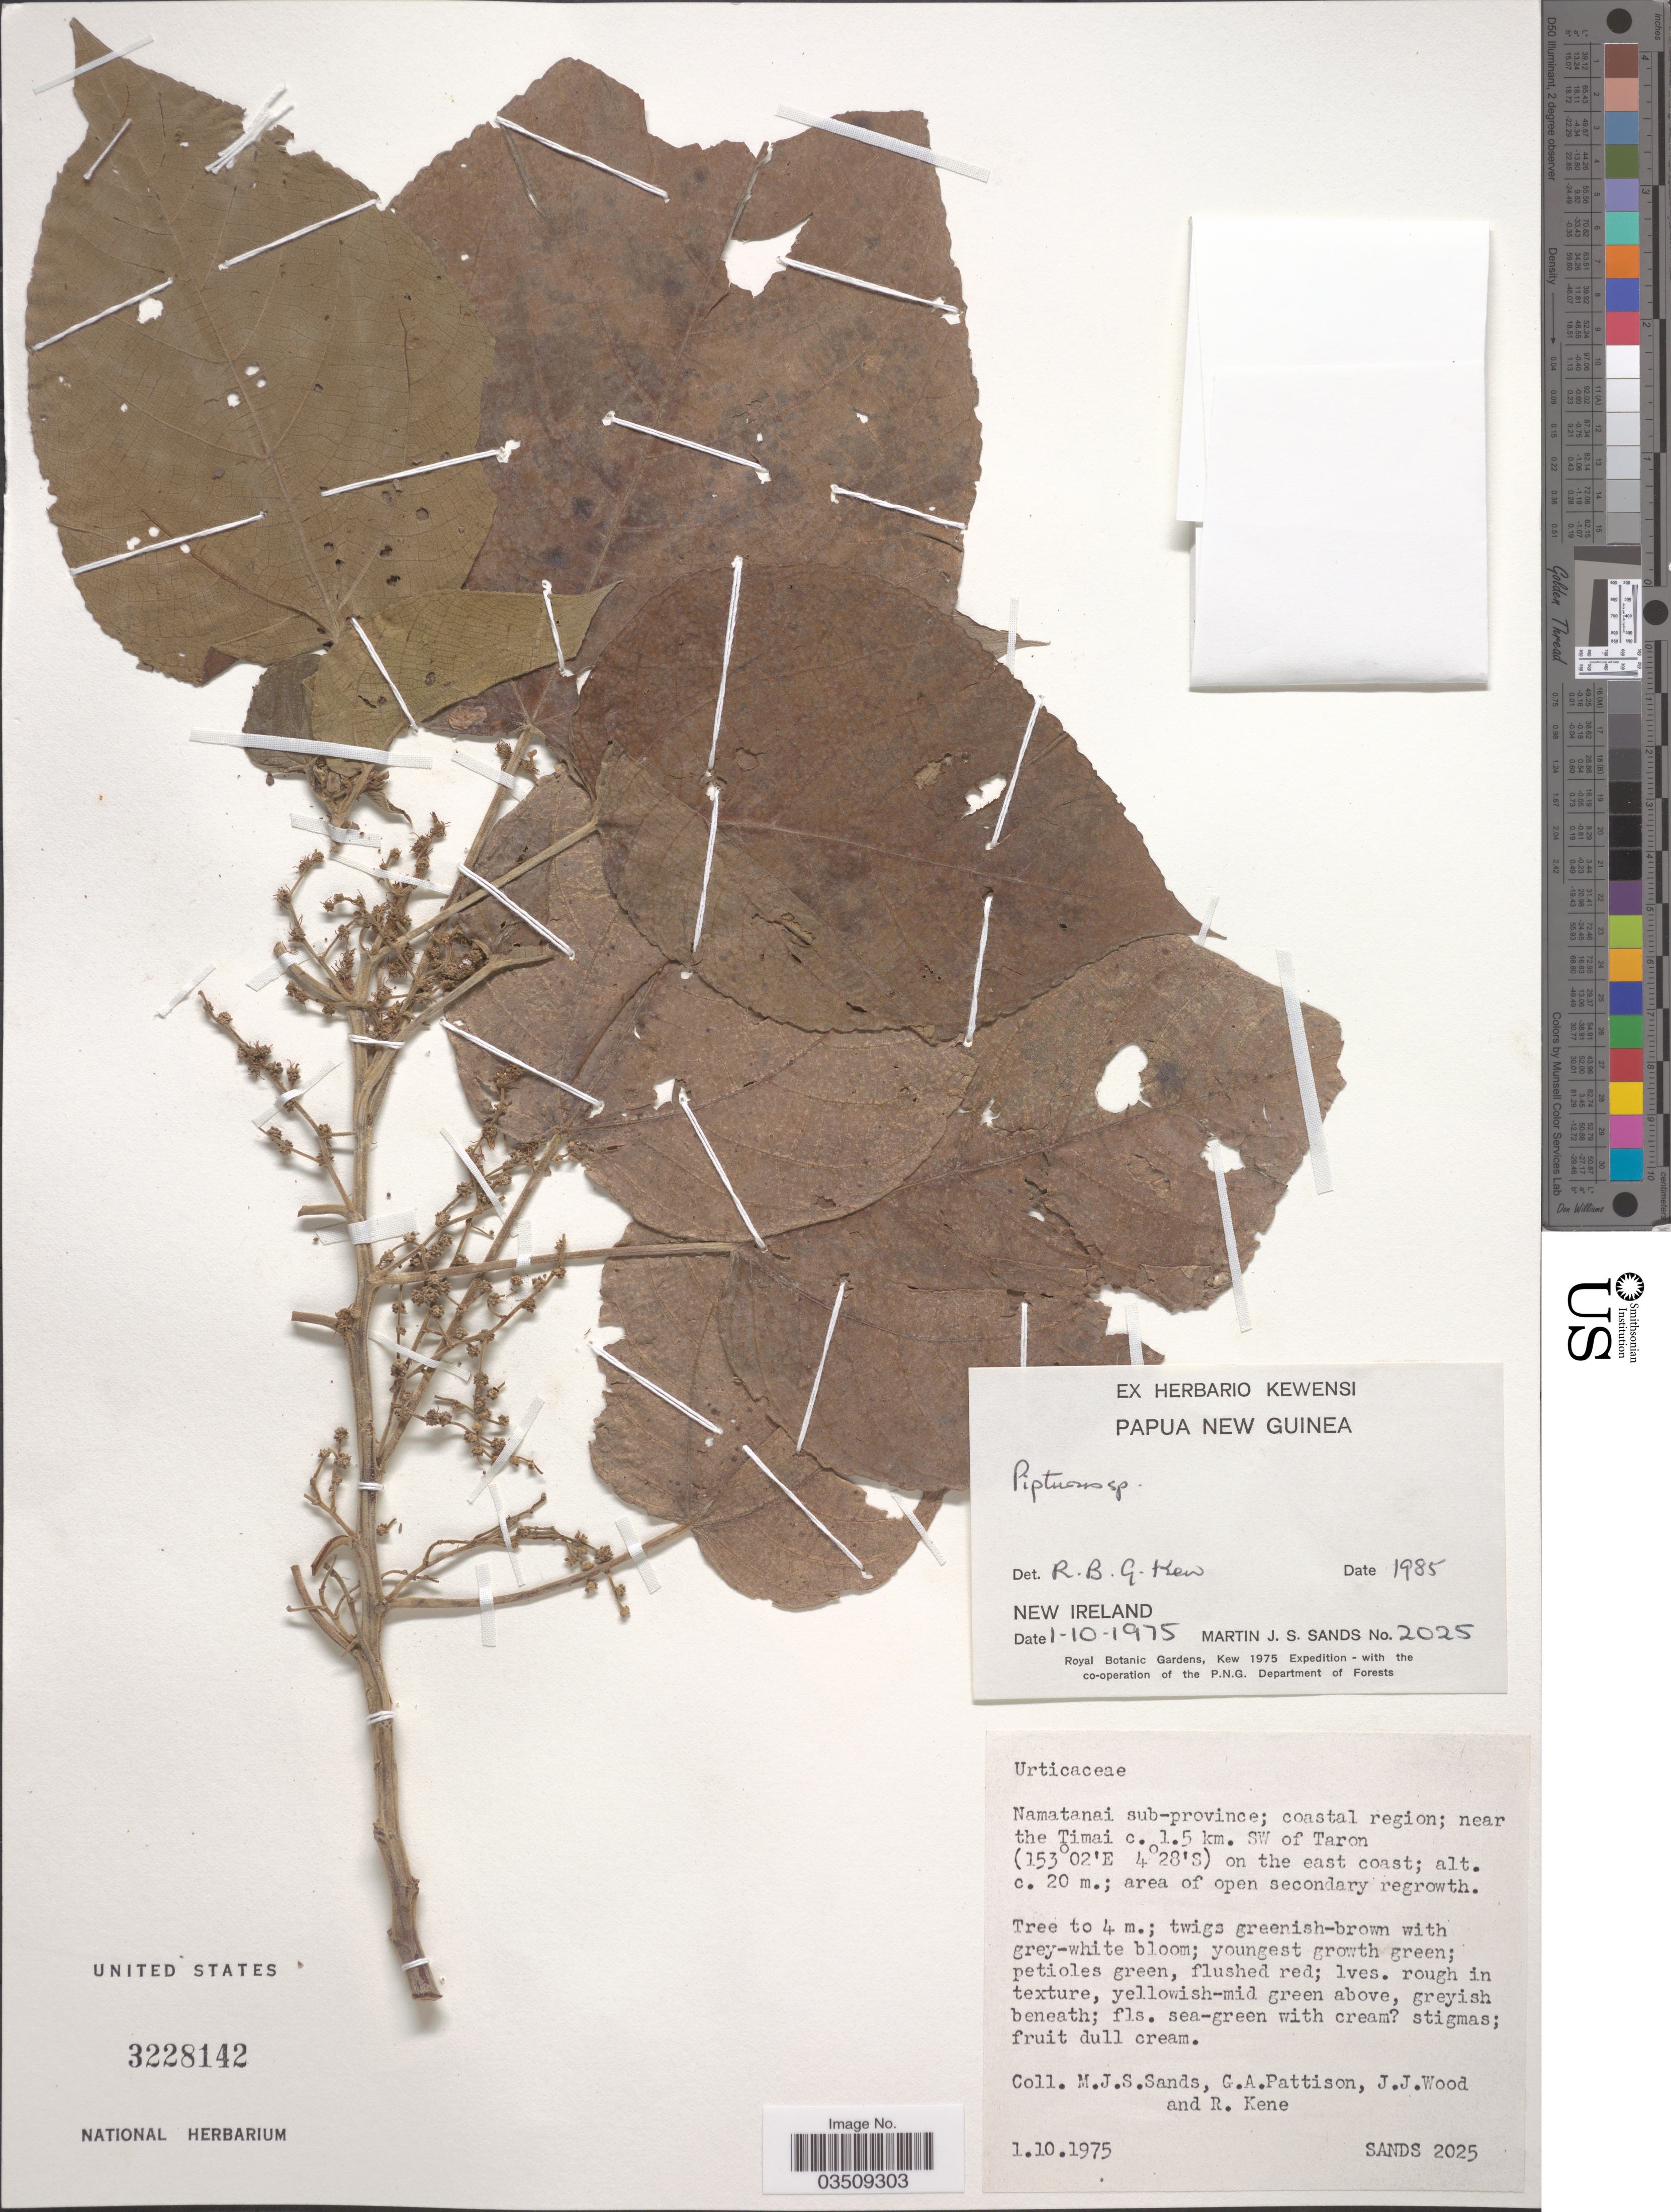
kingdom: Plantae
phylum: Tracheophyta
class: Magnoliopsida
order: Rosales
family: Urticaceae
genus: Pipturus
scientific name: Pipturus sp.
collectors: M. Sands, G. Pattison, J. Wood & R. Kene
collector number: Sands 2025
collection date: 1975-10-01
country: Papua New Guinea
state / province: New Ireland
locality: Namatanai sub-province; coastal region; near the Timai c. 1.5 km. SW of Taron on the east coast.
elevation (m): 20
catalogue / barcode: US 3228142